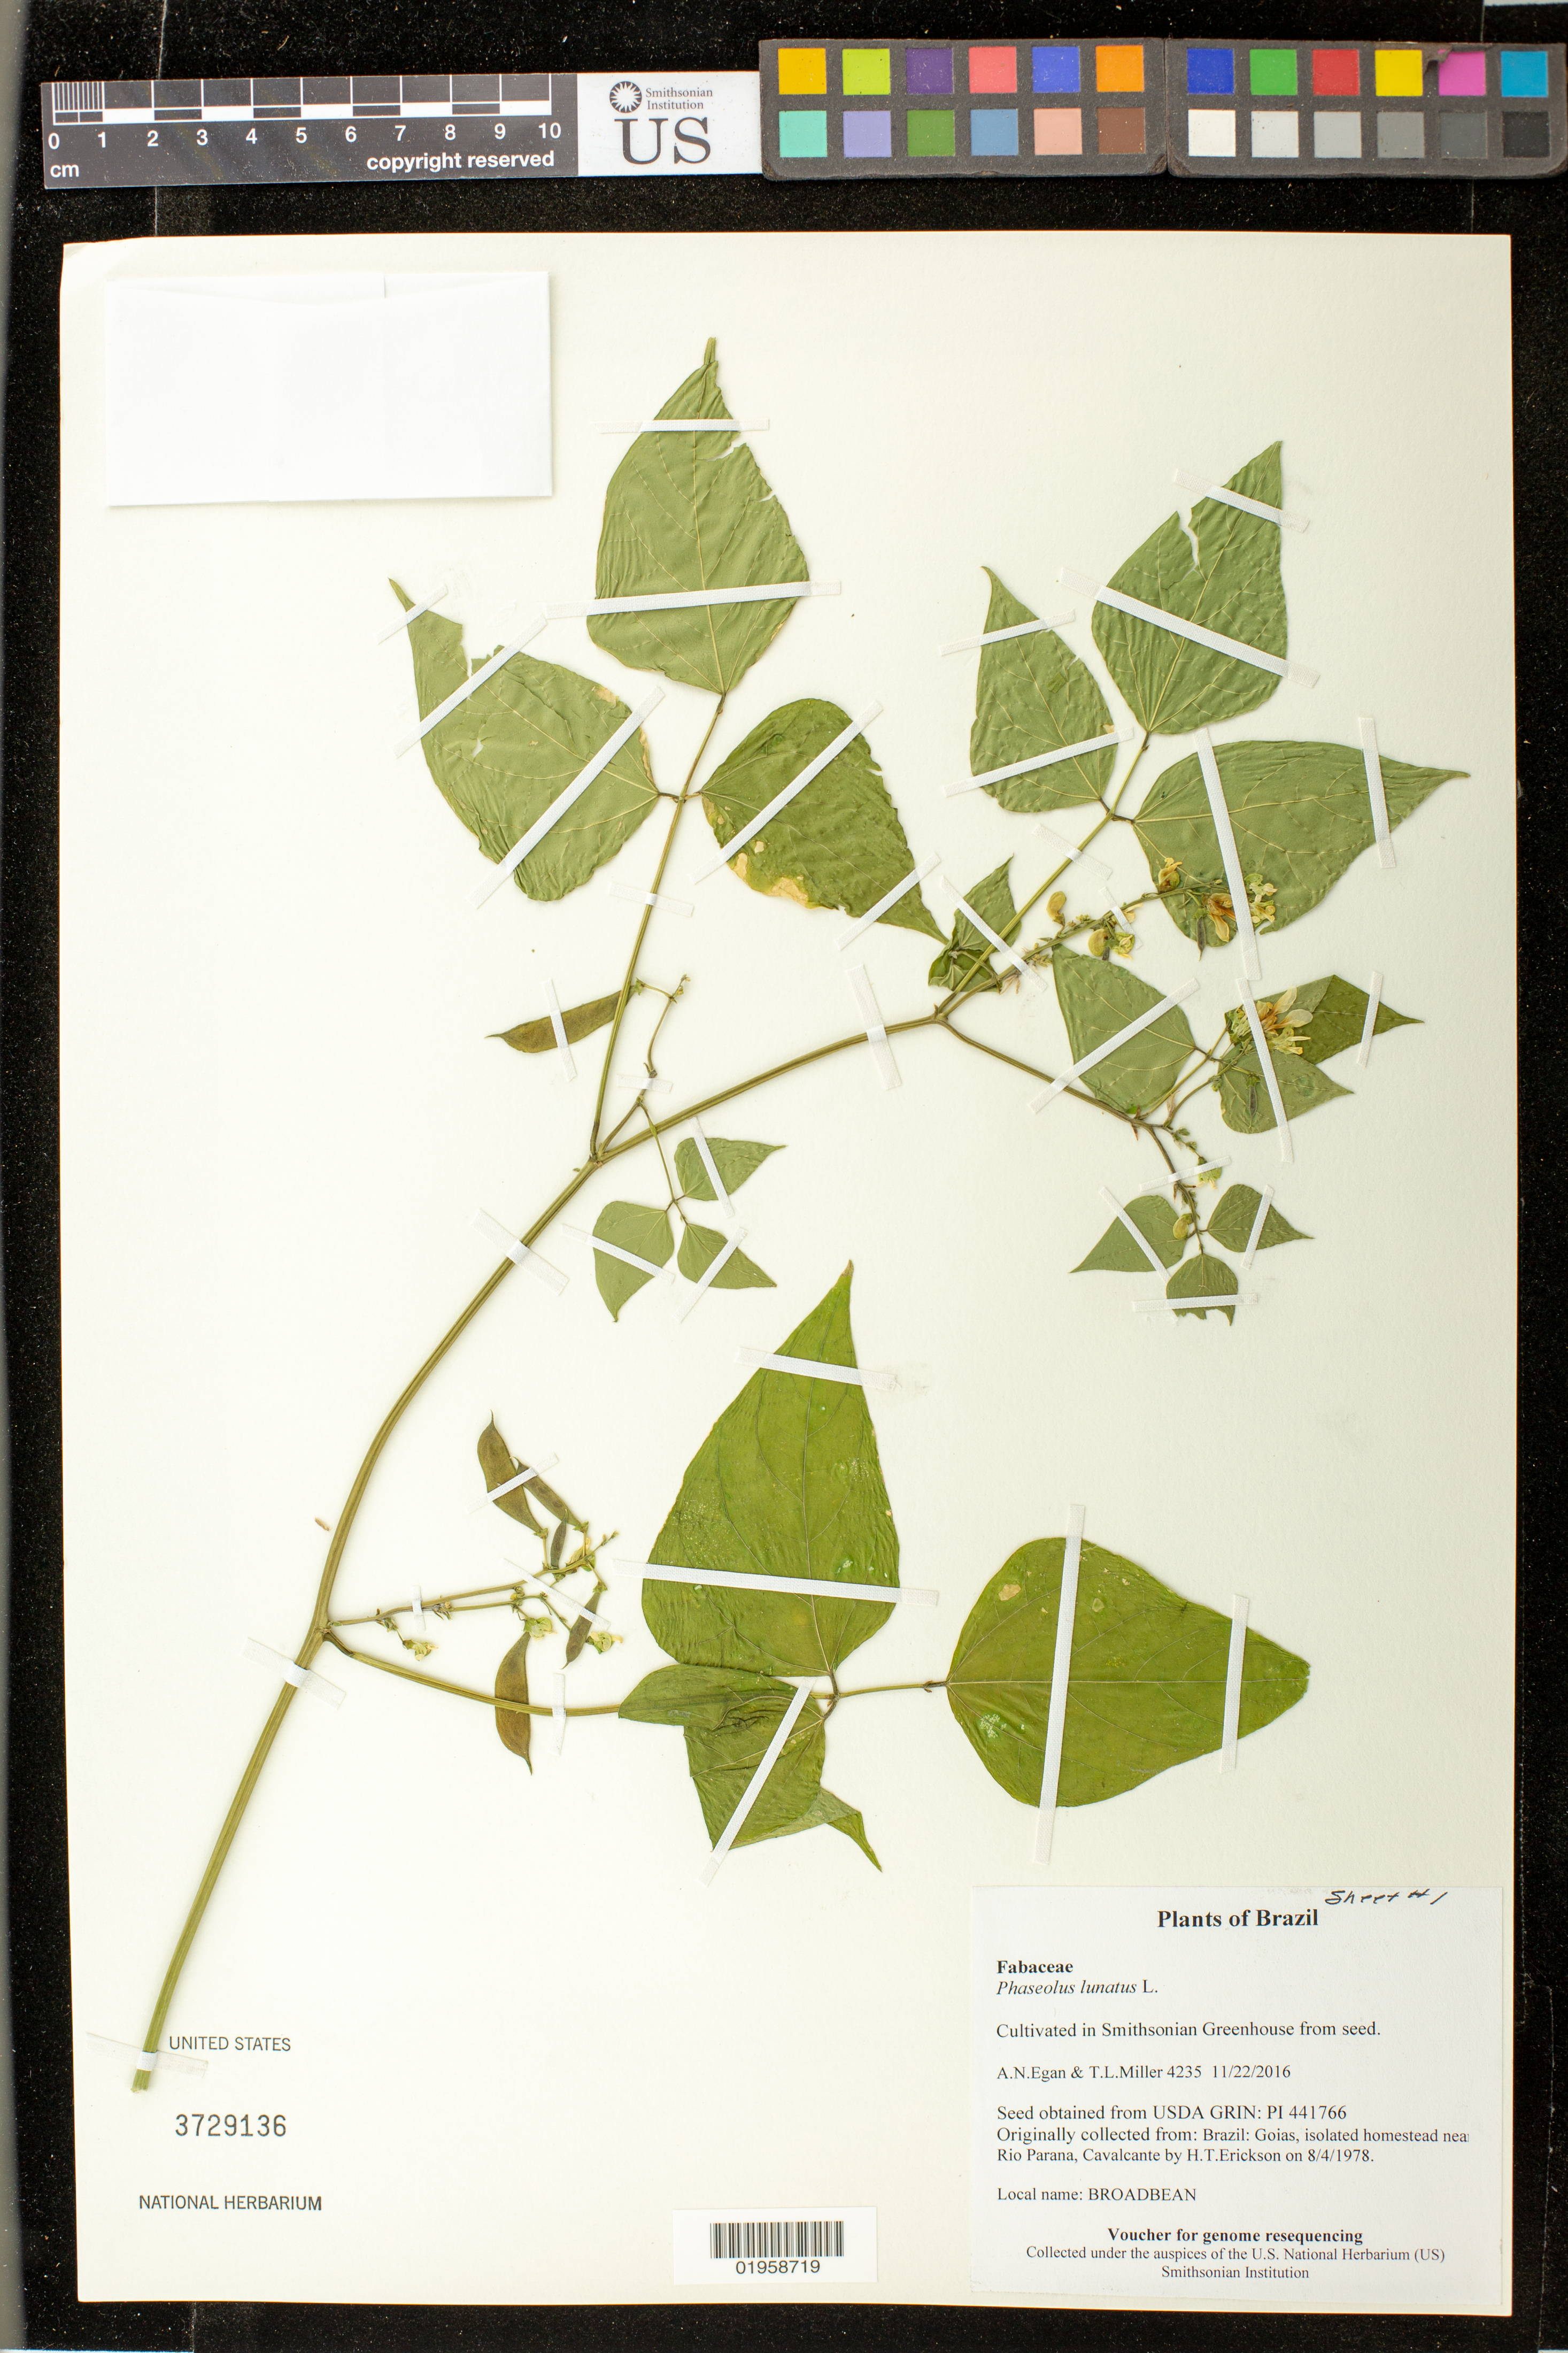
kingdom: Plantae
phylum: Tracheophyta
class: Magnoliopsida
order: Fabales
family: Fabaceae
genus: Phaseolus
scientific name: Phaseolus lunatus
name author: L.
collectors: A. N. Egan & T. L. Miller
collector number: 4235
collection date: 2016-11-22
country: United States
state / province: Maryland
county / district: Prince George's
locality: Smithsonian's Museum Support Ctr; 4210 Suitland Pkwy., NMNH Botany Research Greenhouses. Suitland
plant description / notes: Originally collected in Brazil, Goias, isolated homestead near Rio Parana, Cavalcante on 1978-08-04. H.T.Erickson (collector); Grown from seed acquired from the USDA's GRIN seed bank.; Broadbean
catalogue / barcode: US 3729136